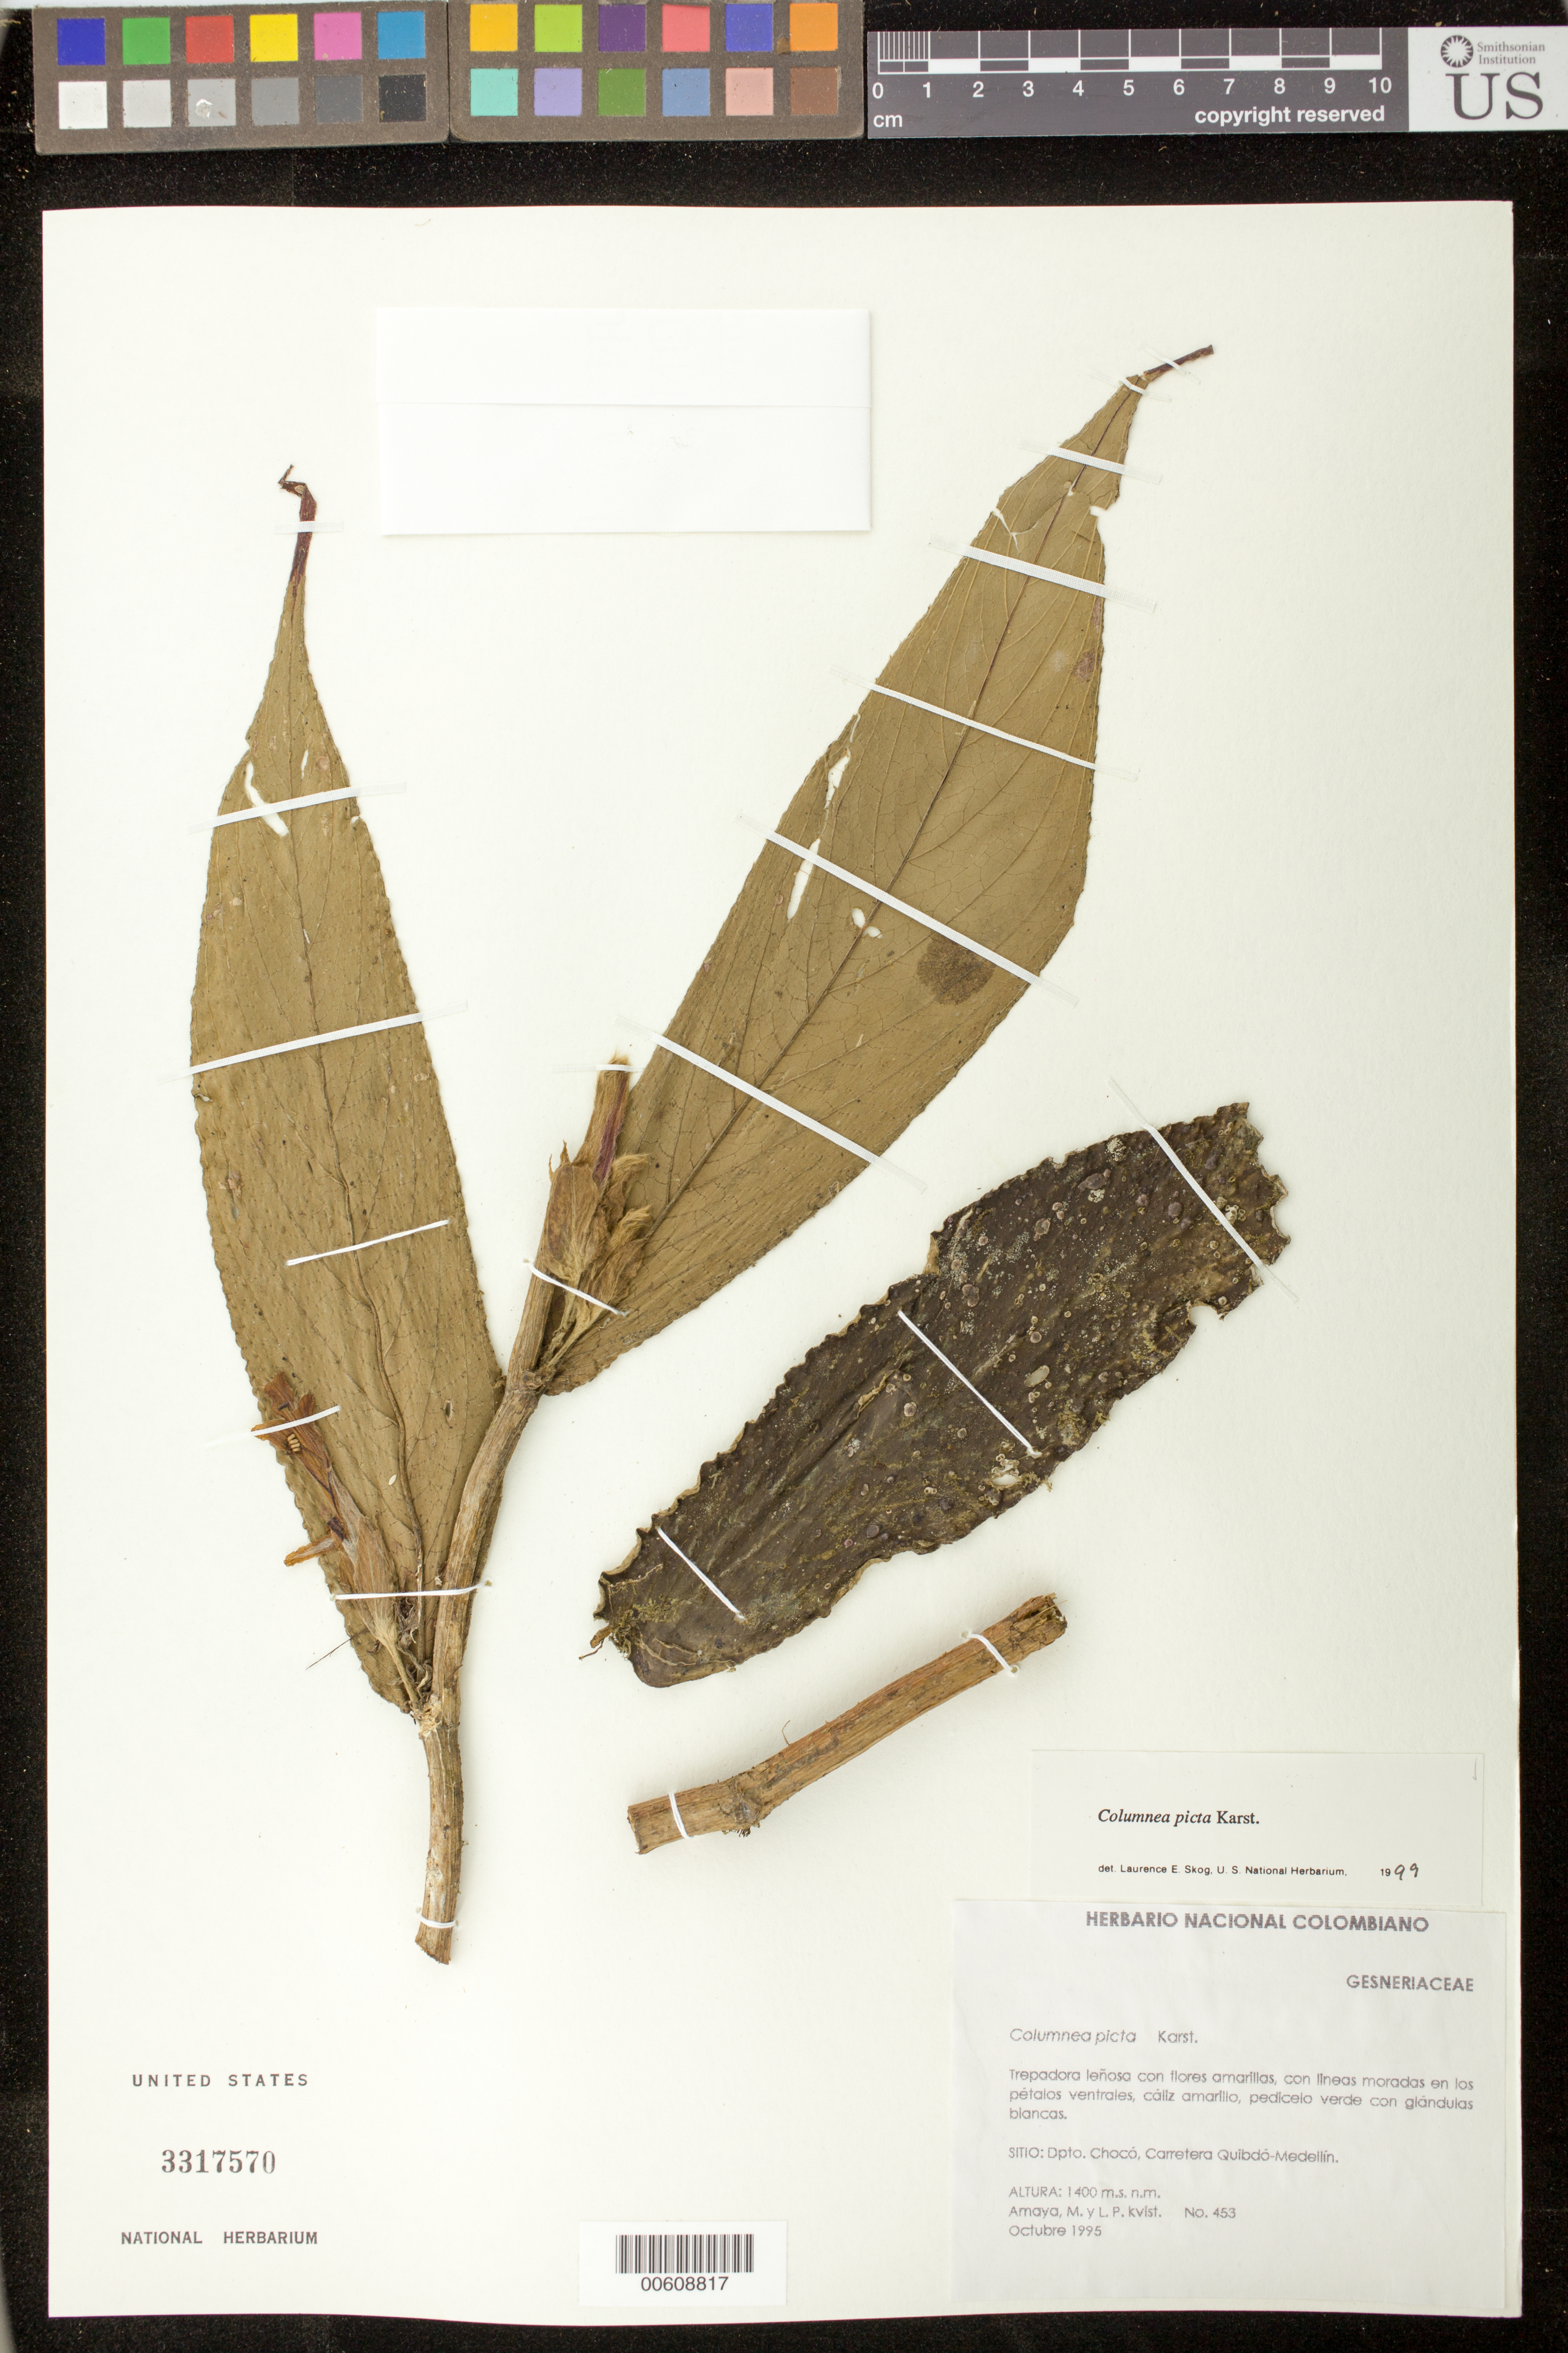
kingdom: Plantae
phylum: Tracheophyta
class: Magnoliopsida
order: Lamiales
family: Gesneriaceae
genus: Columnea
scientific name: Columnea karsteniana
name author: Singh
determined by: Skog, Laurence E.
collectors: M. Amaya & L. P. Kvist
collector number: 453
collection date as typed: Oct 1995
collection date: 1995-10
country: Colombia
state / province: Chocó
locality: Carretera Quibdó - Medellín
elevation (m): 1400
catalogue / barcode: US 3317570